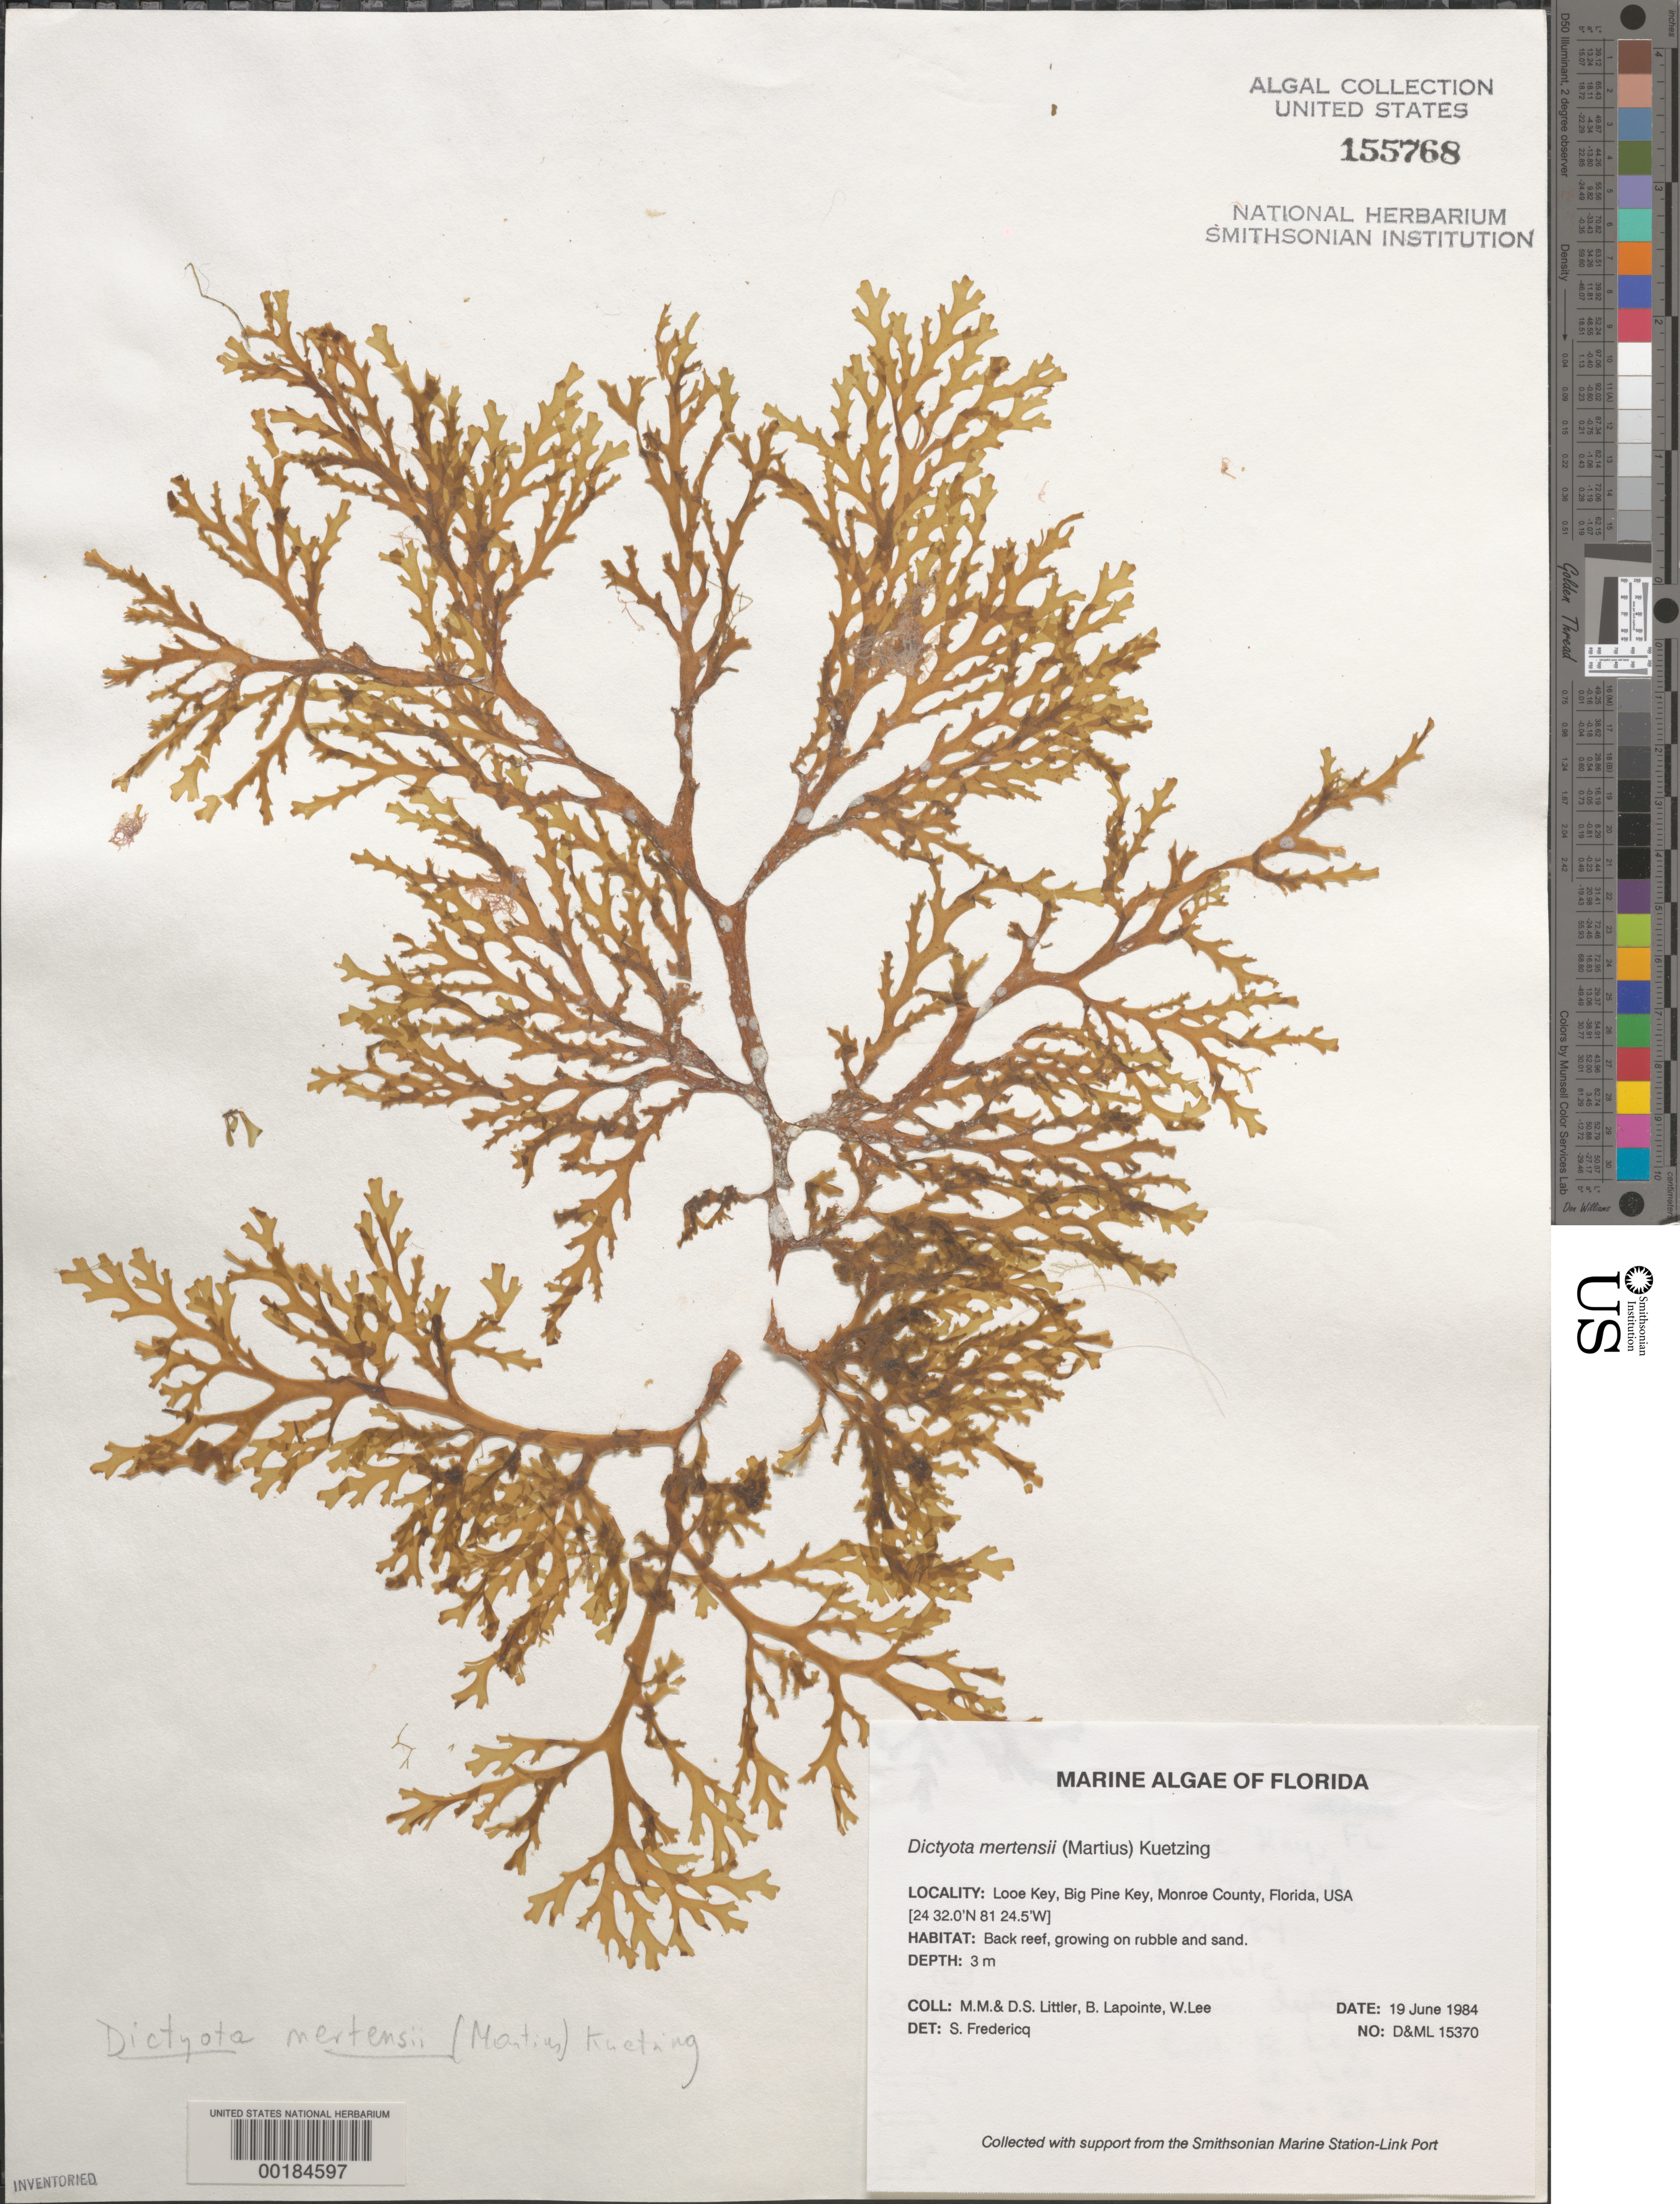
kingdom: Chromista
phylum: Ochrophyta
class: Phaeophyceae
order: Dictyotales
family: Dictyotaceae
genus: Dictyota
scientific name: Dictyota mertensii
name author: (C. Mart.) Kütz.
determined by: Fredericq, S.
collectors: M. M. Littler, D. S. Littler, B. Lapointe & W. Lee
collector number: D&ML 15370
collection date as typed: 19 Jun 1984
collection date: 1984-06-19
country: United States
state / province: Florida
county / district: Monroe County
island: Looe Key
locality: Looe Key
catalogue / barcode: US 155768